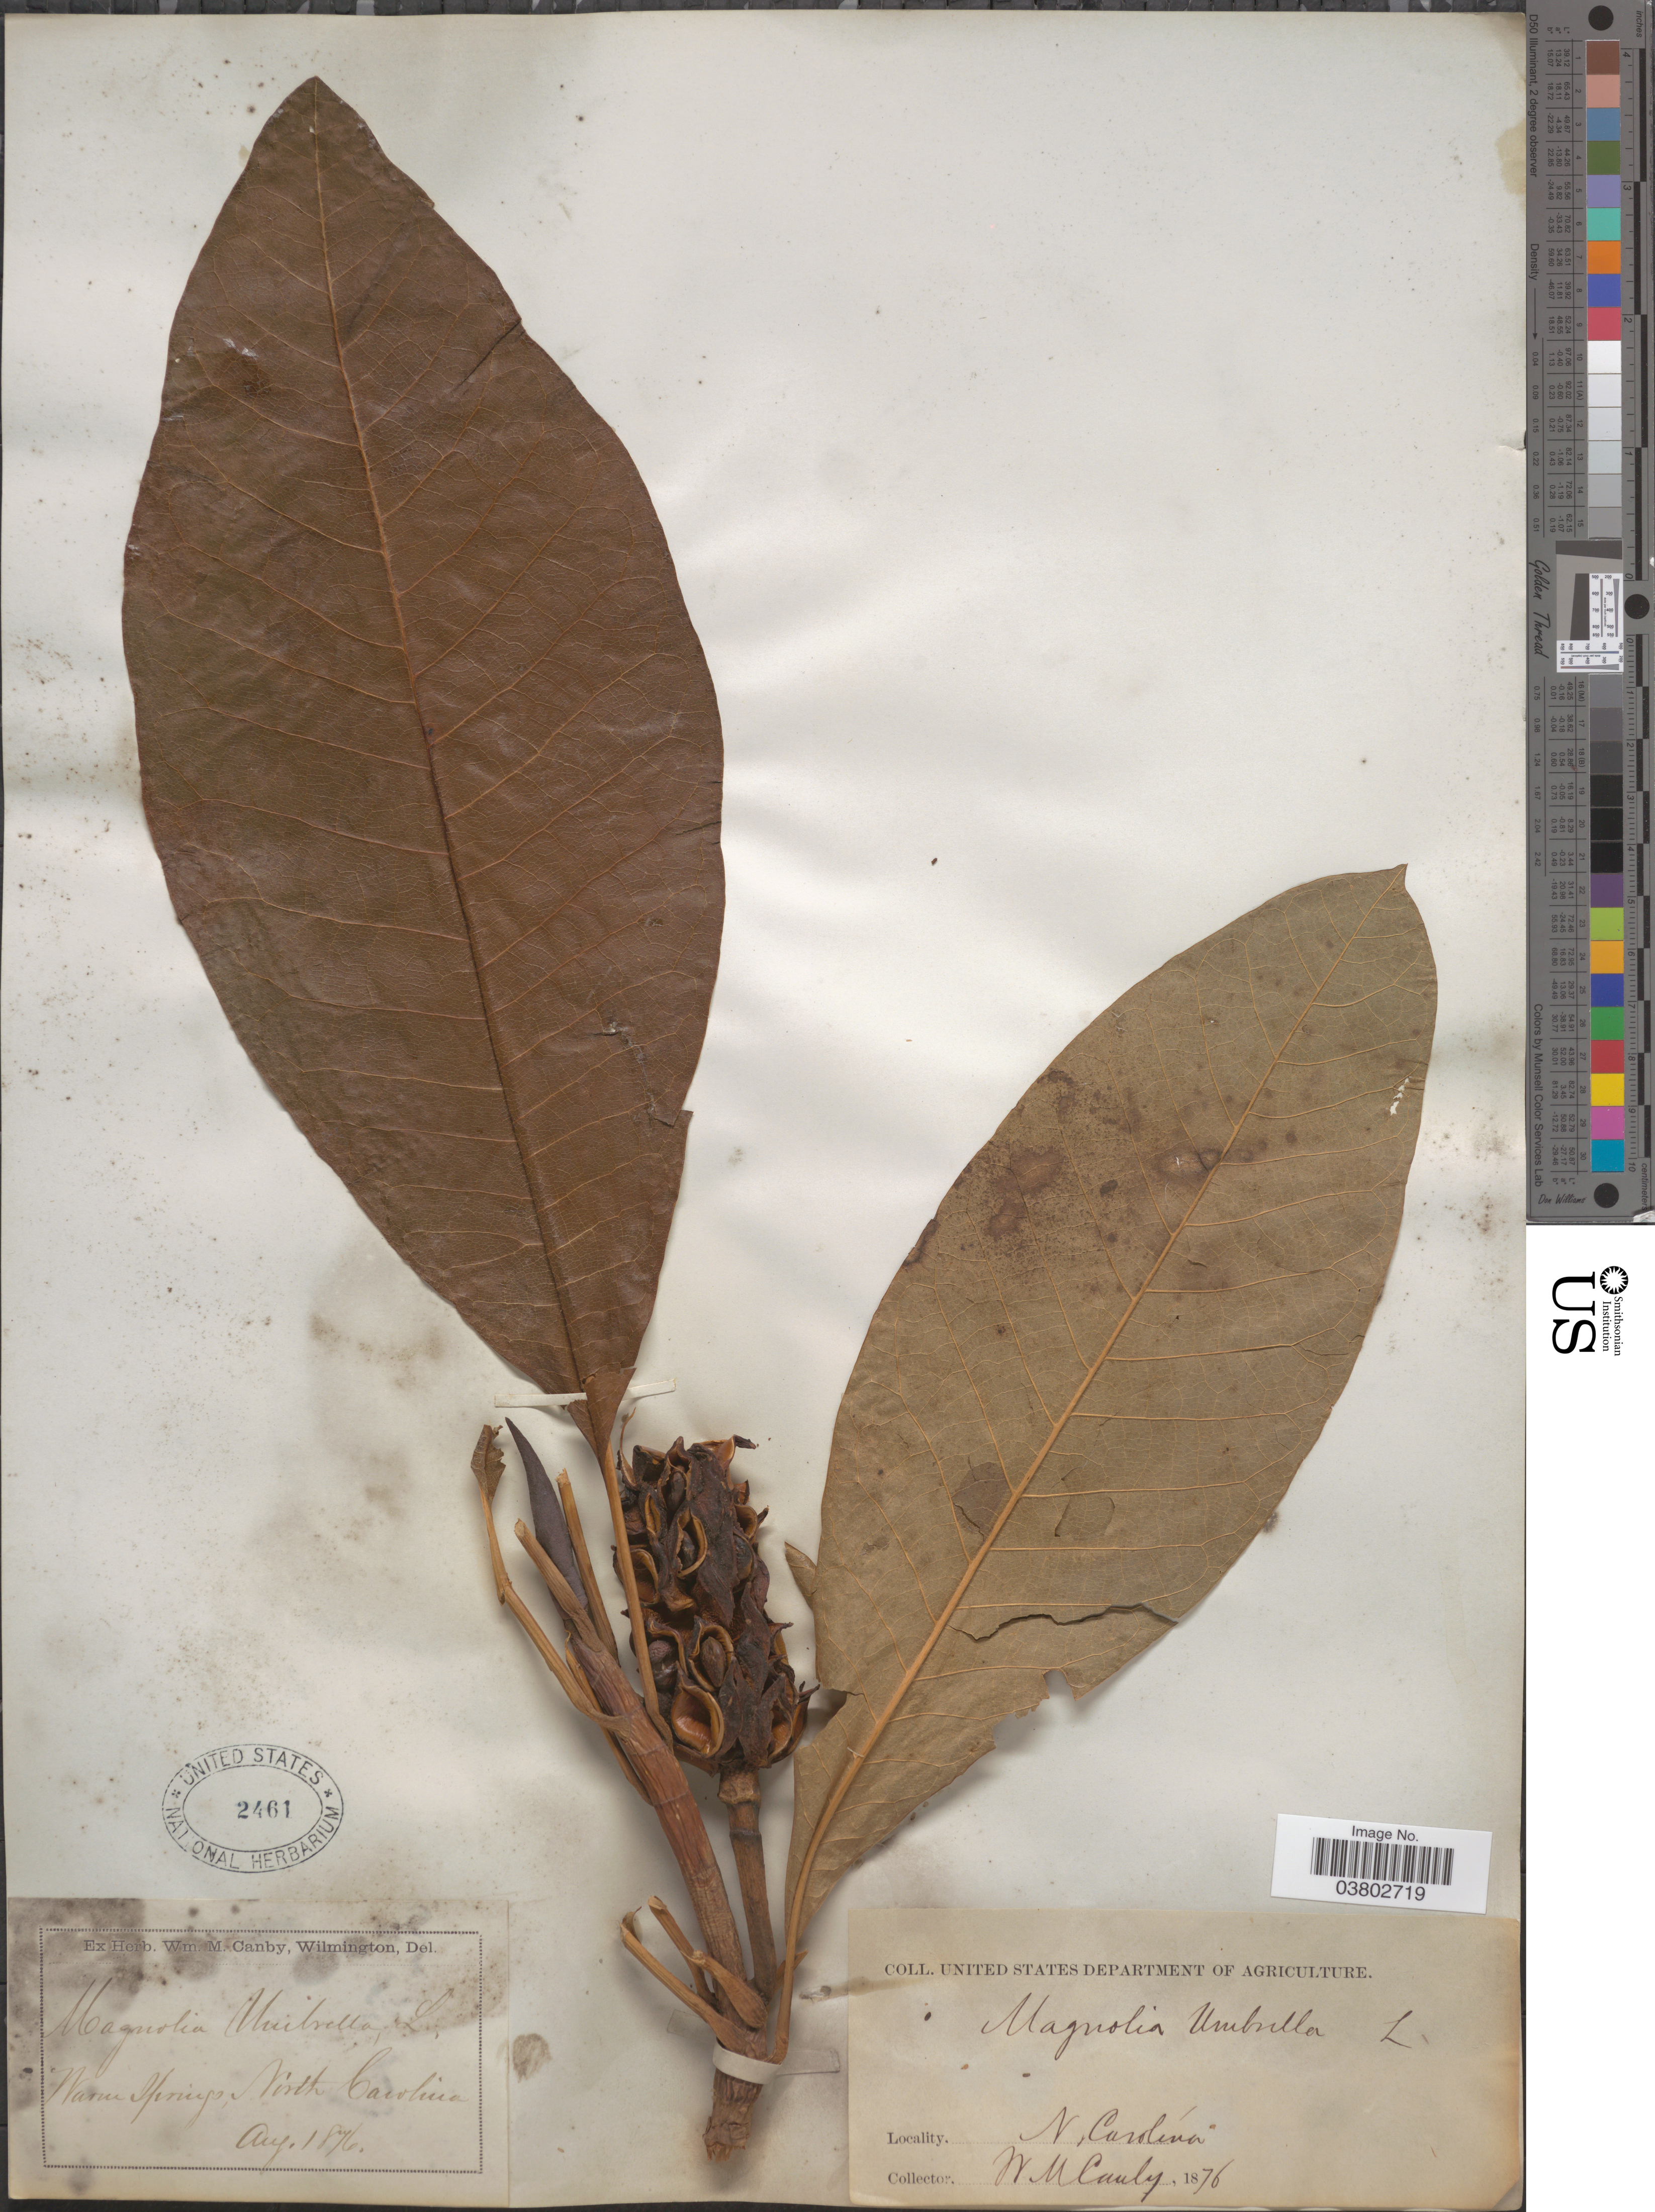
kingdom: Plantae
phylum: Tracheophyta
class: Magnoliopsida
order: Magnoliales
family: Magnoliaceae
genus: Magnolia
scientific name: Magnolia tripetala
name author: L.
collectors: W. M. Canby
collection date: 1876-08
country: United States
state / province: North Carolina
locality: Warm Springs.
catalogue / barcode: US 2461